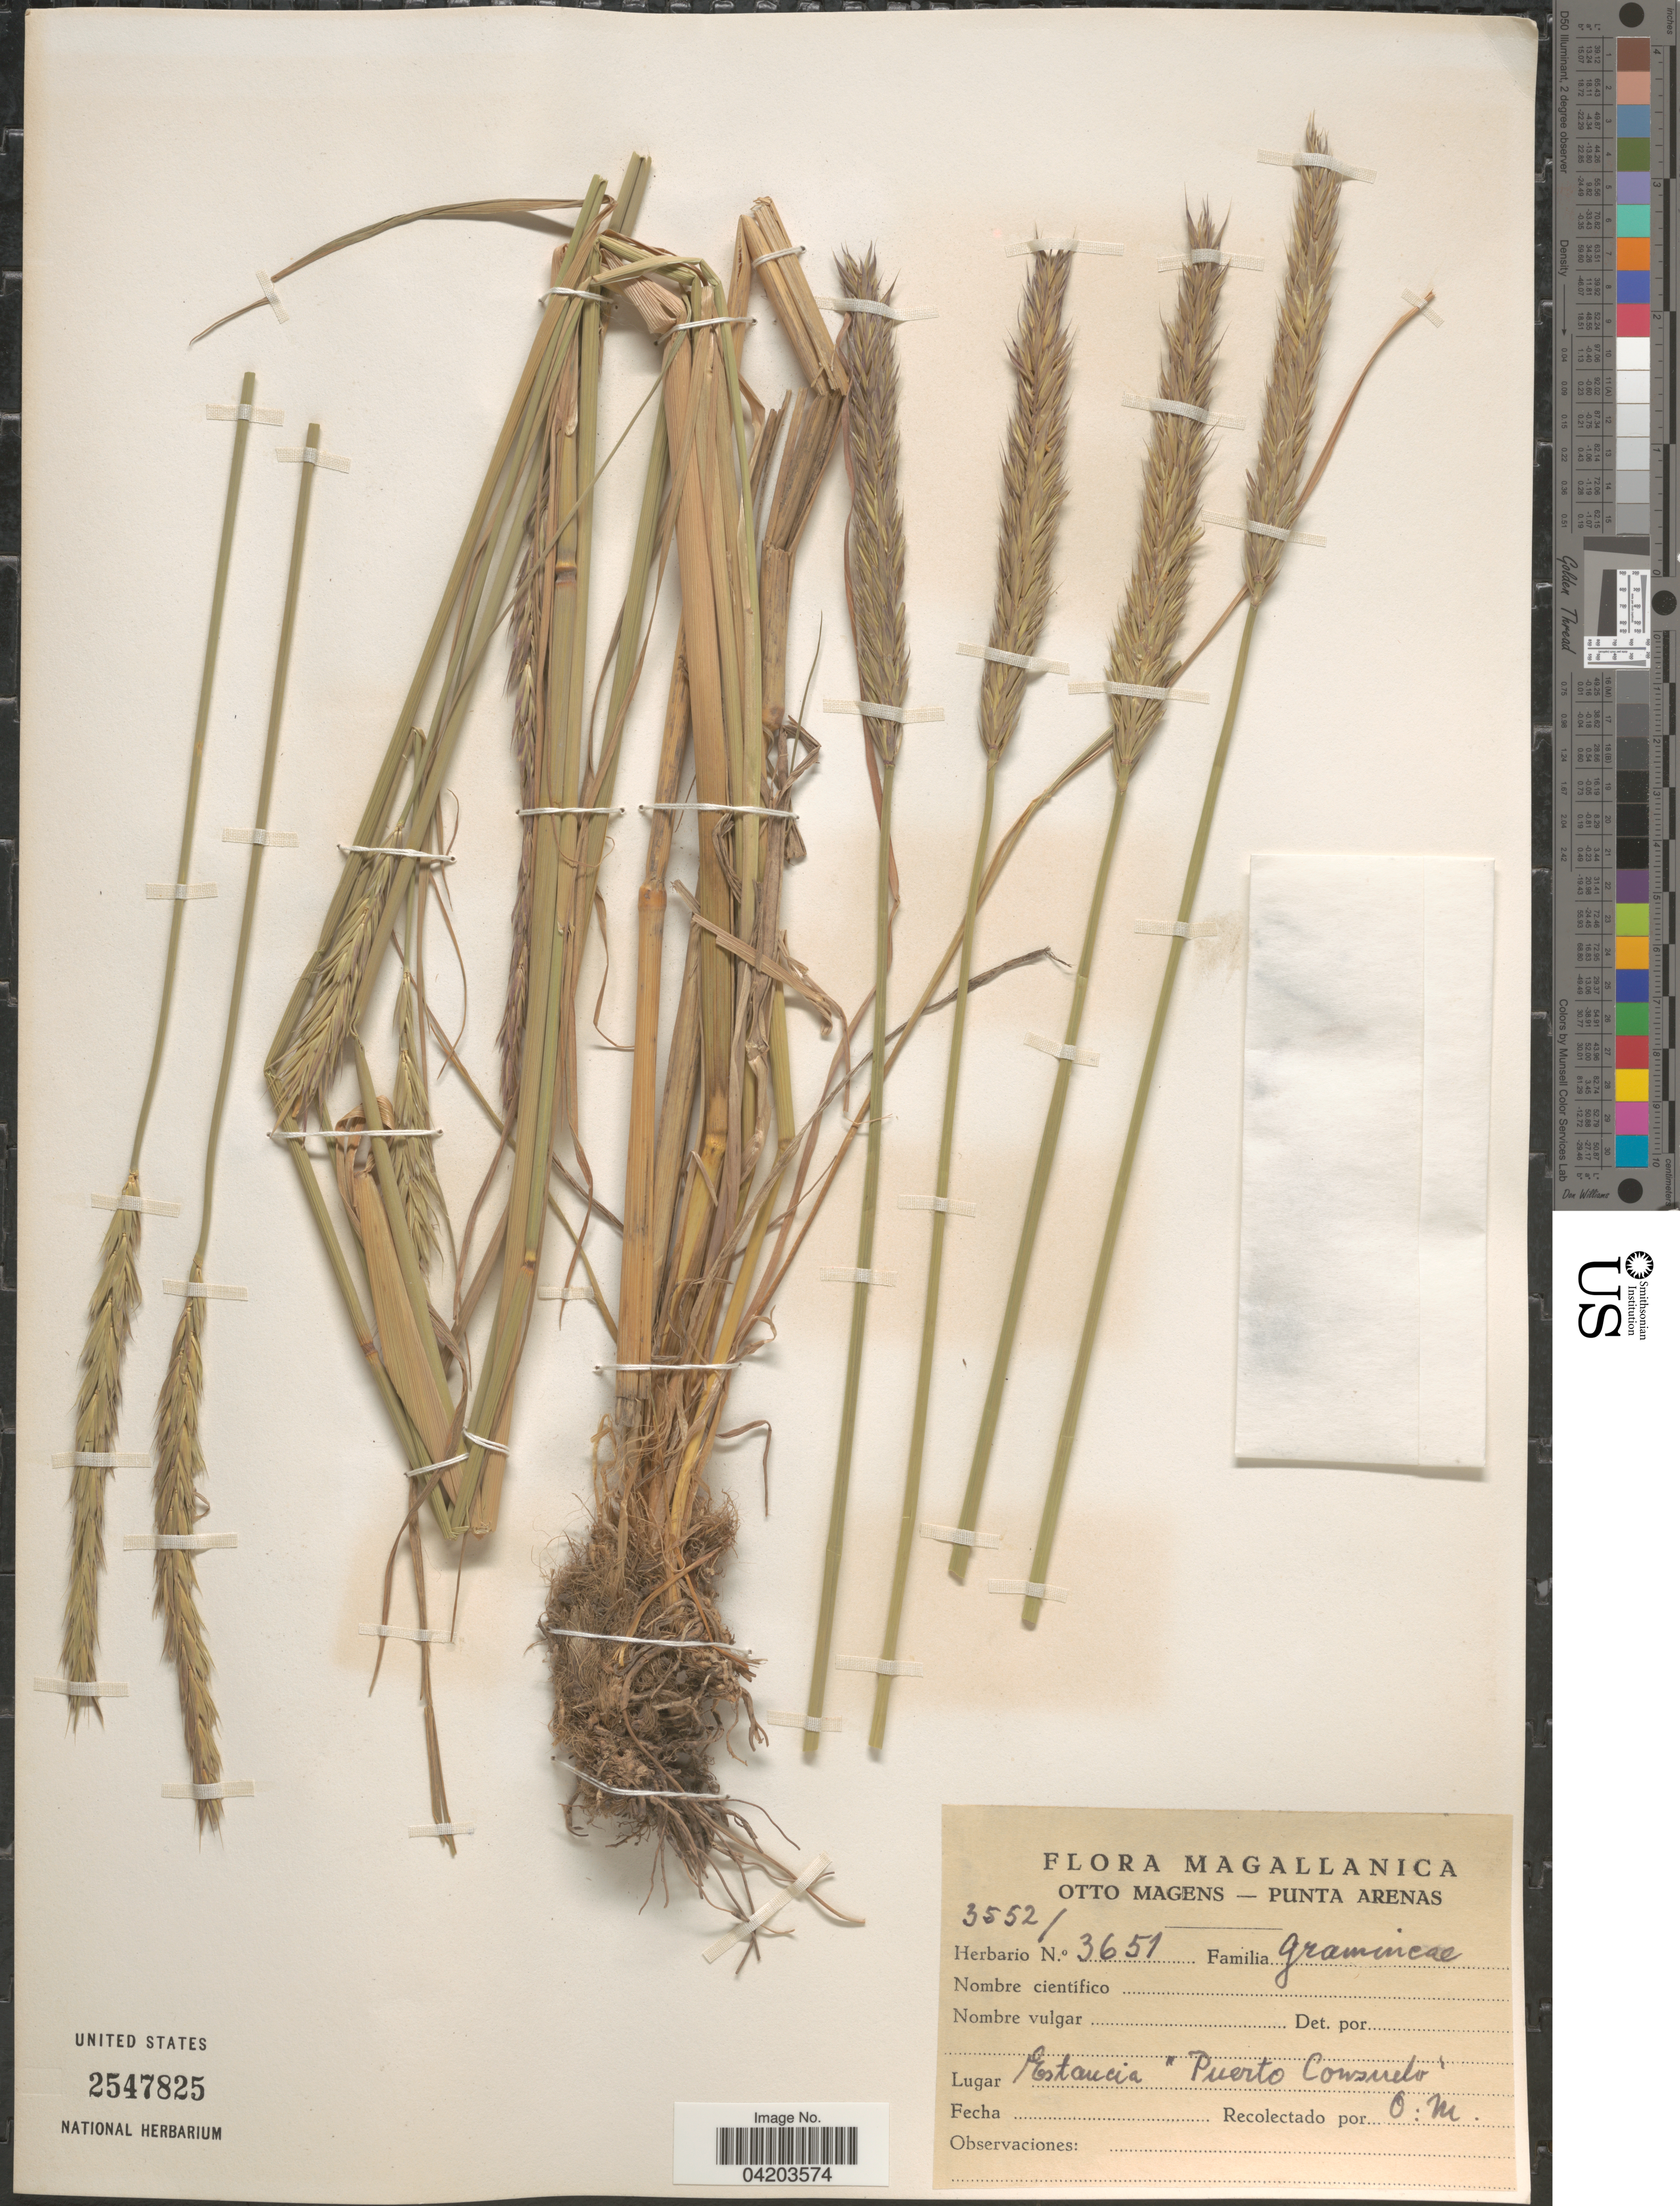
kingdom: Plantae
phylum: Tracheophyta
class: Liliopsida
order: Poales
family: Poaceae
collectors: O. Magens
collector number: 3552/3651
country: Chile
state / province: Magallanes y de la Antártica Chilena (XII)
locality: Magallanica. Estancia "Puerto Consuelo".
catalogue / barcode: US 2547825